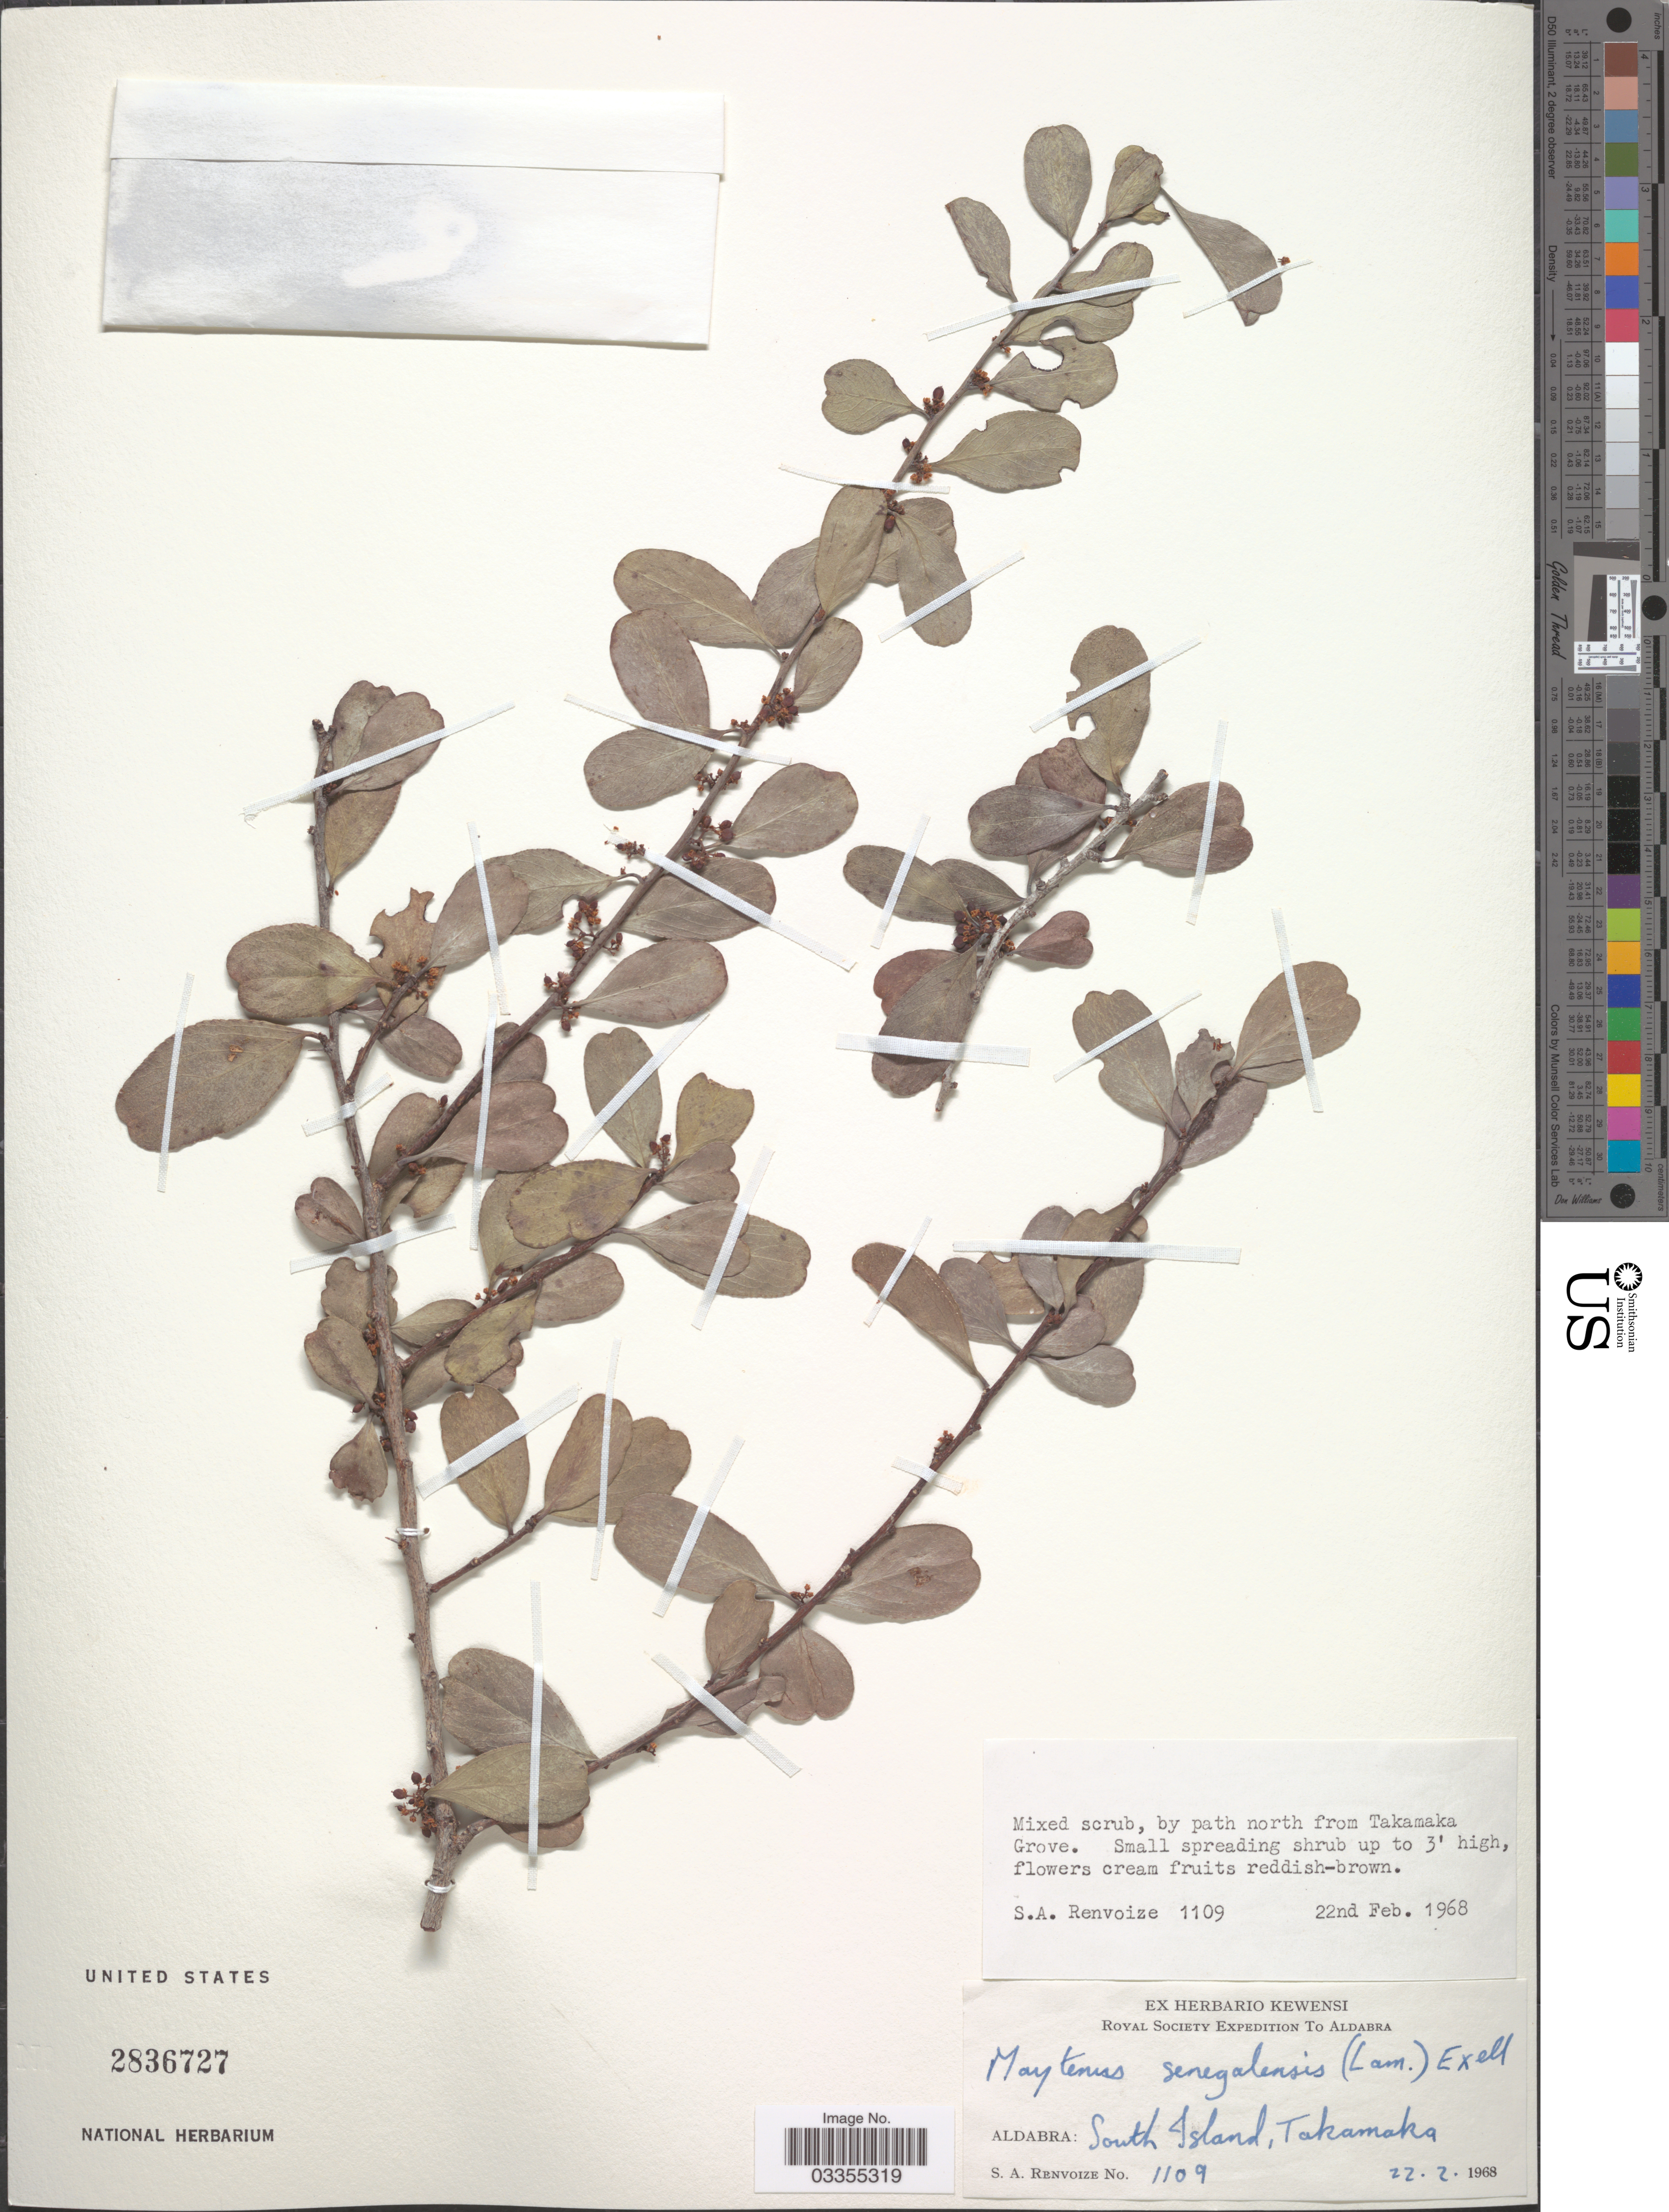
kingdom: Plantae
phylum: Tracheophyta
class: Magnoliopsida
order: Celastrales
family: Celastraceae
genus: Gymnosporia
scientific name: Gymnosporia grossulariae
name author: (Tul.) Loes.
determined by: Strong, Mark T., (BOT), Smithsonian Institution - National Museum of Natural History (UNITED STATES)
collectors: S. A. Renvoize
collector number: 1109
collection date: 1968-02-22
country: Seychelles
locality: Mixed scru, by path north from Takamaka Grove. Aldabra: South Island, Takamaka.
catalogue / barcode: US 2836727